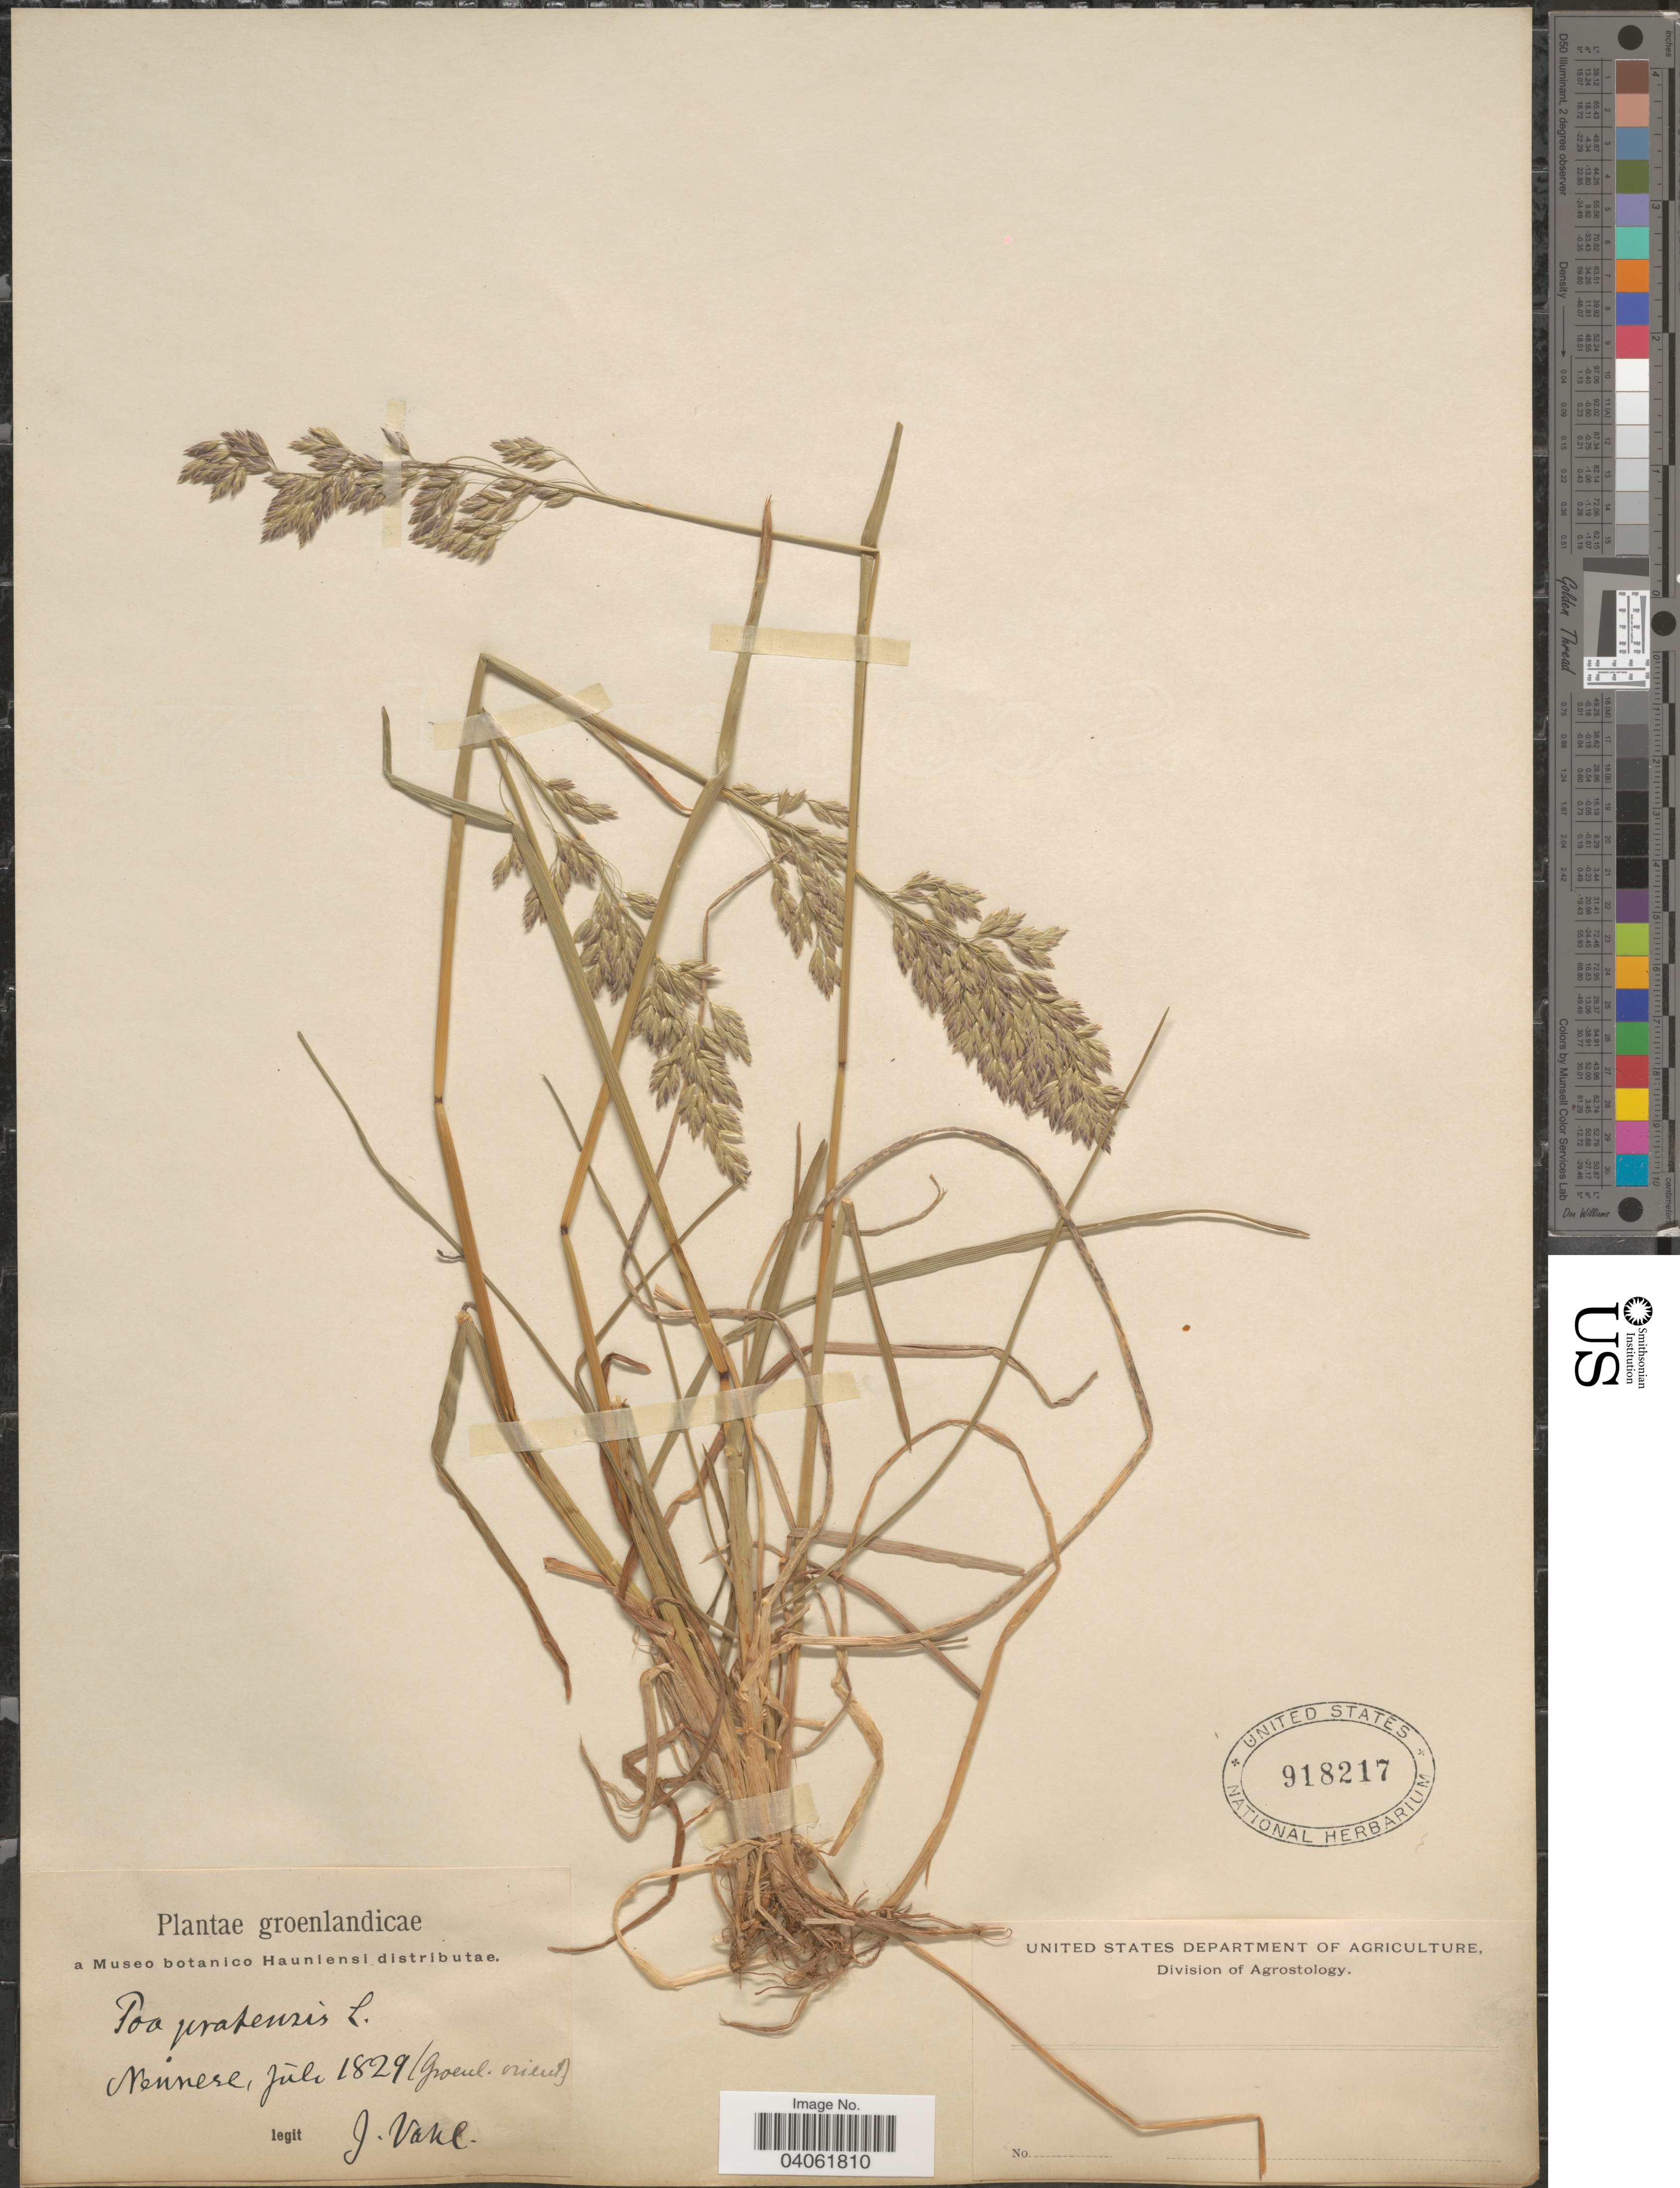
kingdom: Plantae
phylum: Tracheophyta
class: Liliopsida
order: Poales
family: Poaceae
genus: Poa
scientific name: Poa pratensis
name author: L.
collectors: J. M. Vahl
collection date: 1829-07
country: Greenland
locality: Groenlandicae. Nennere [interpreted], (Groenl. orient).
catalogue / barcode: US 918217